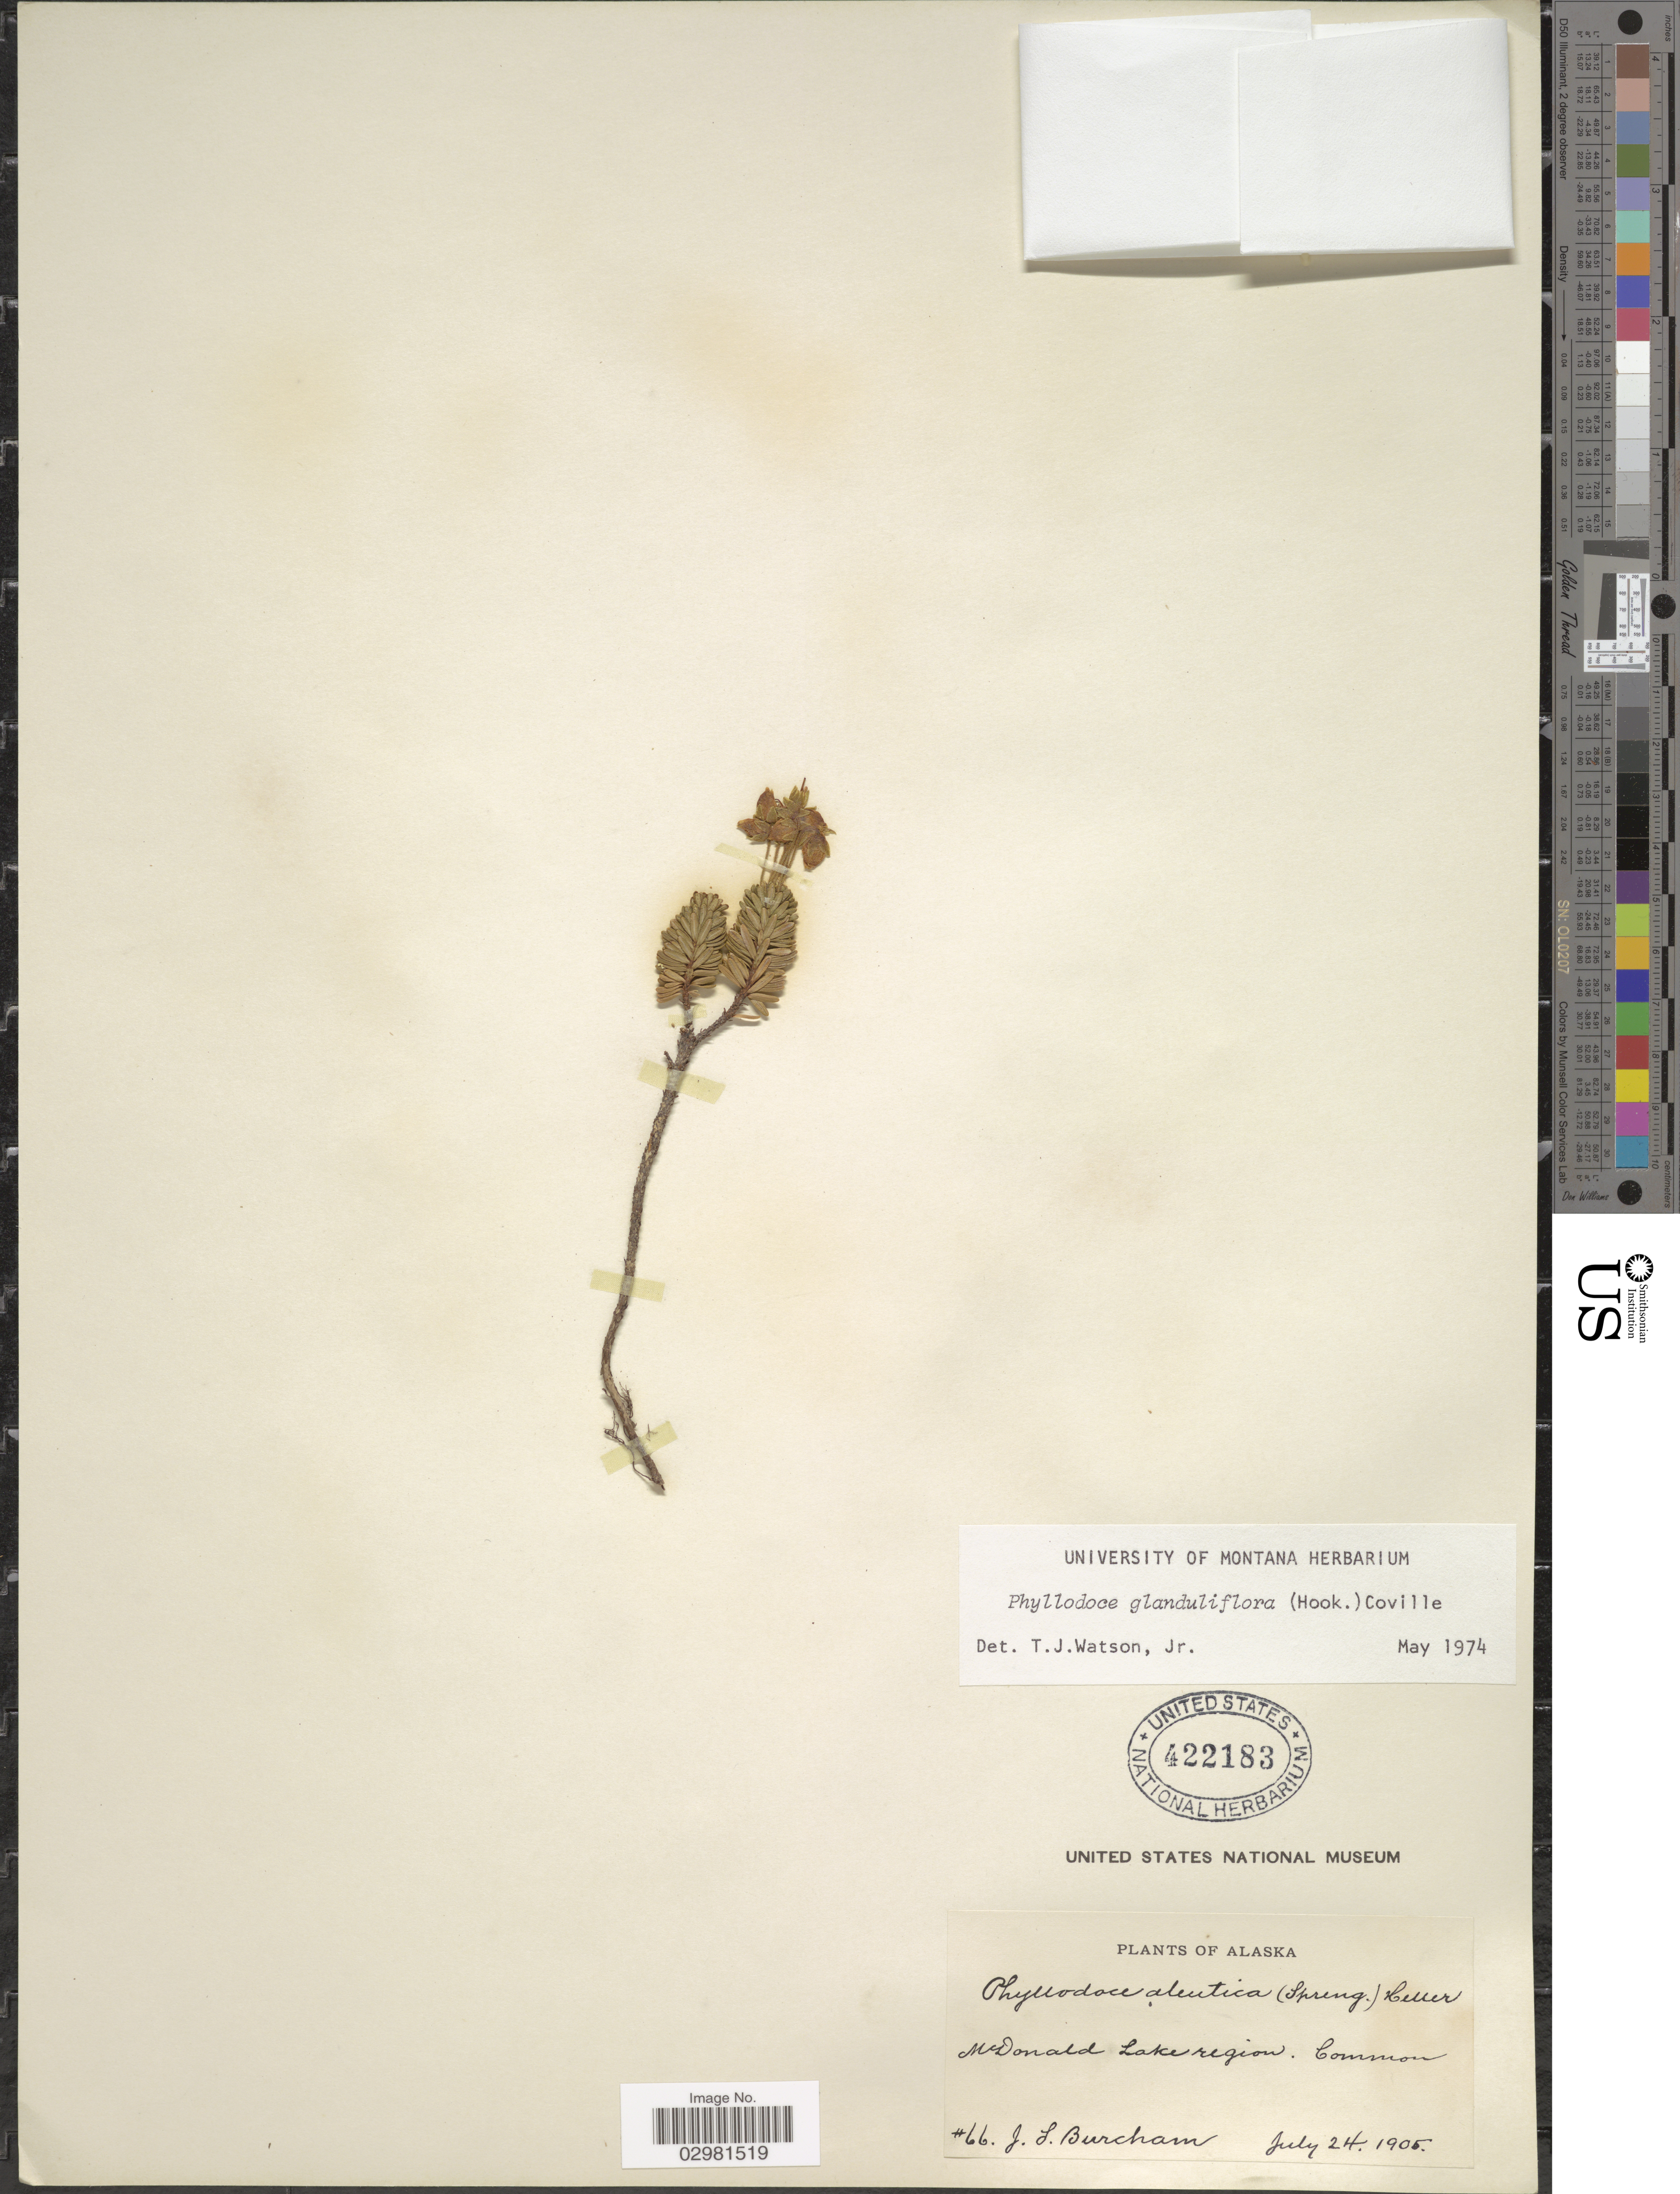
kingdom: Plantae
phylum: Tracheophyta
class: Magnoliopsida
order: Ericales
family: Ericaceae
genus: Phyllodoce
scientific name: Phyllodoce glanduliflora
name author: (Hook.) Coville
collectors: J. Burcham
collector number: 66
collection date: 1905-07-24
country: United States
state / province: Alaska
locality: McDonald Lake region.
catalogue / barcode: US 422183